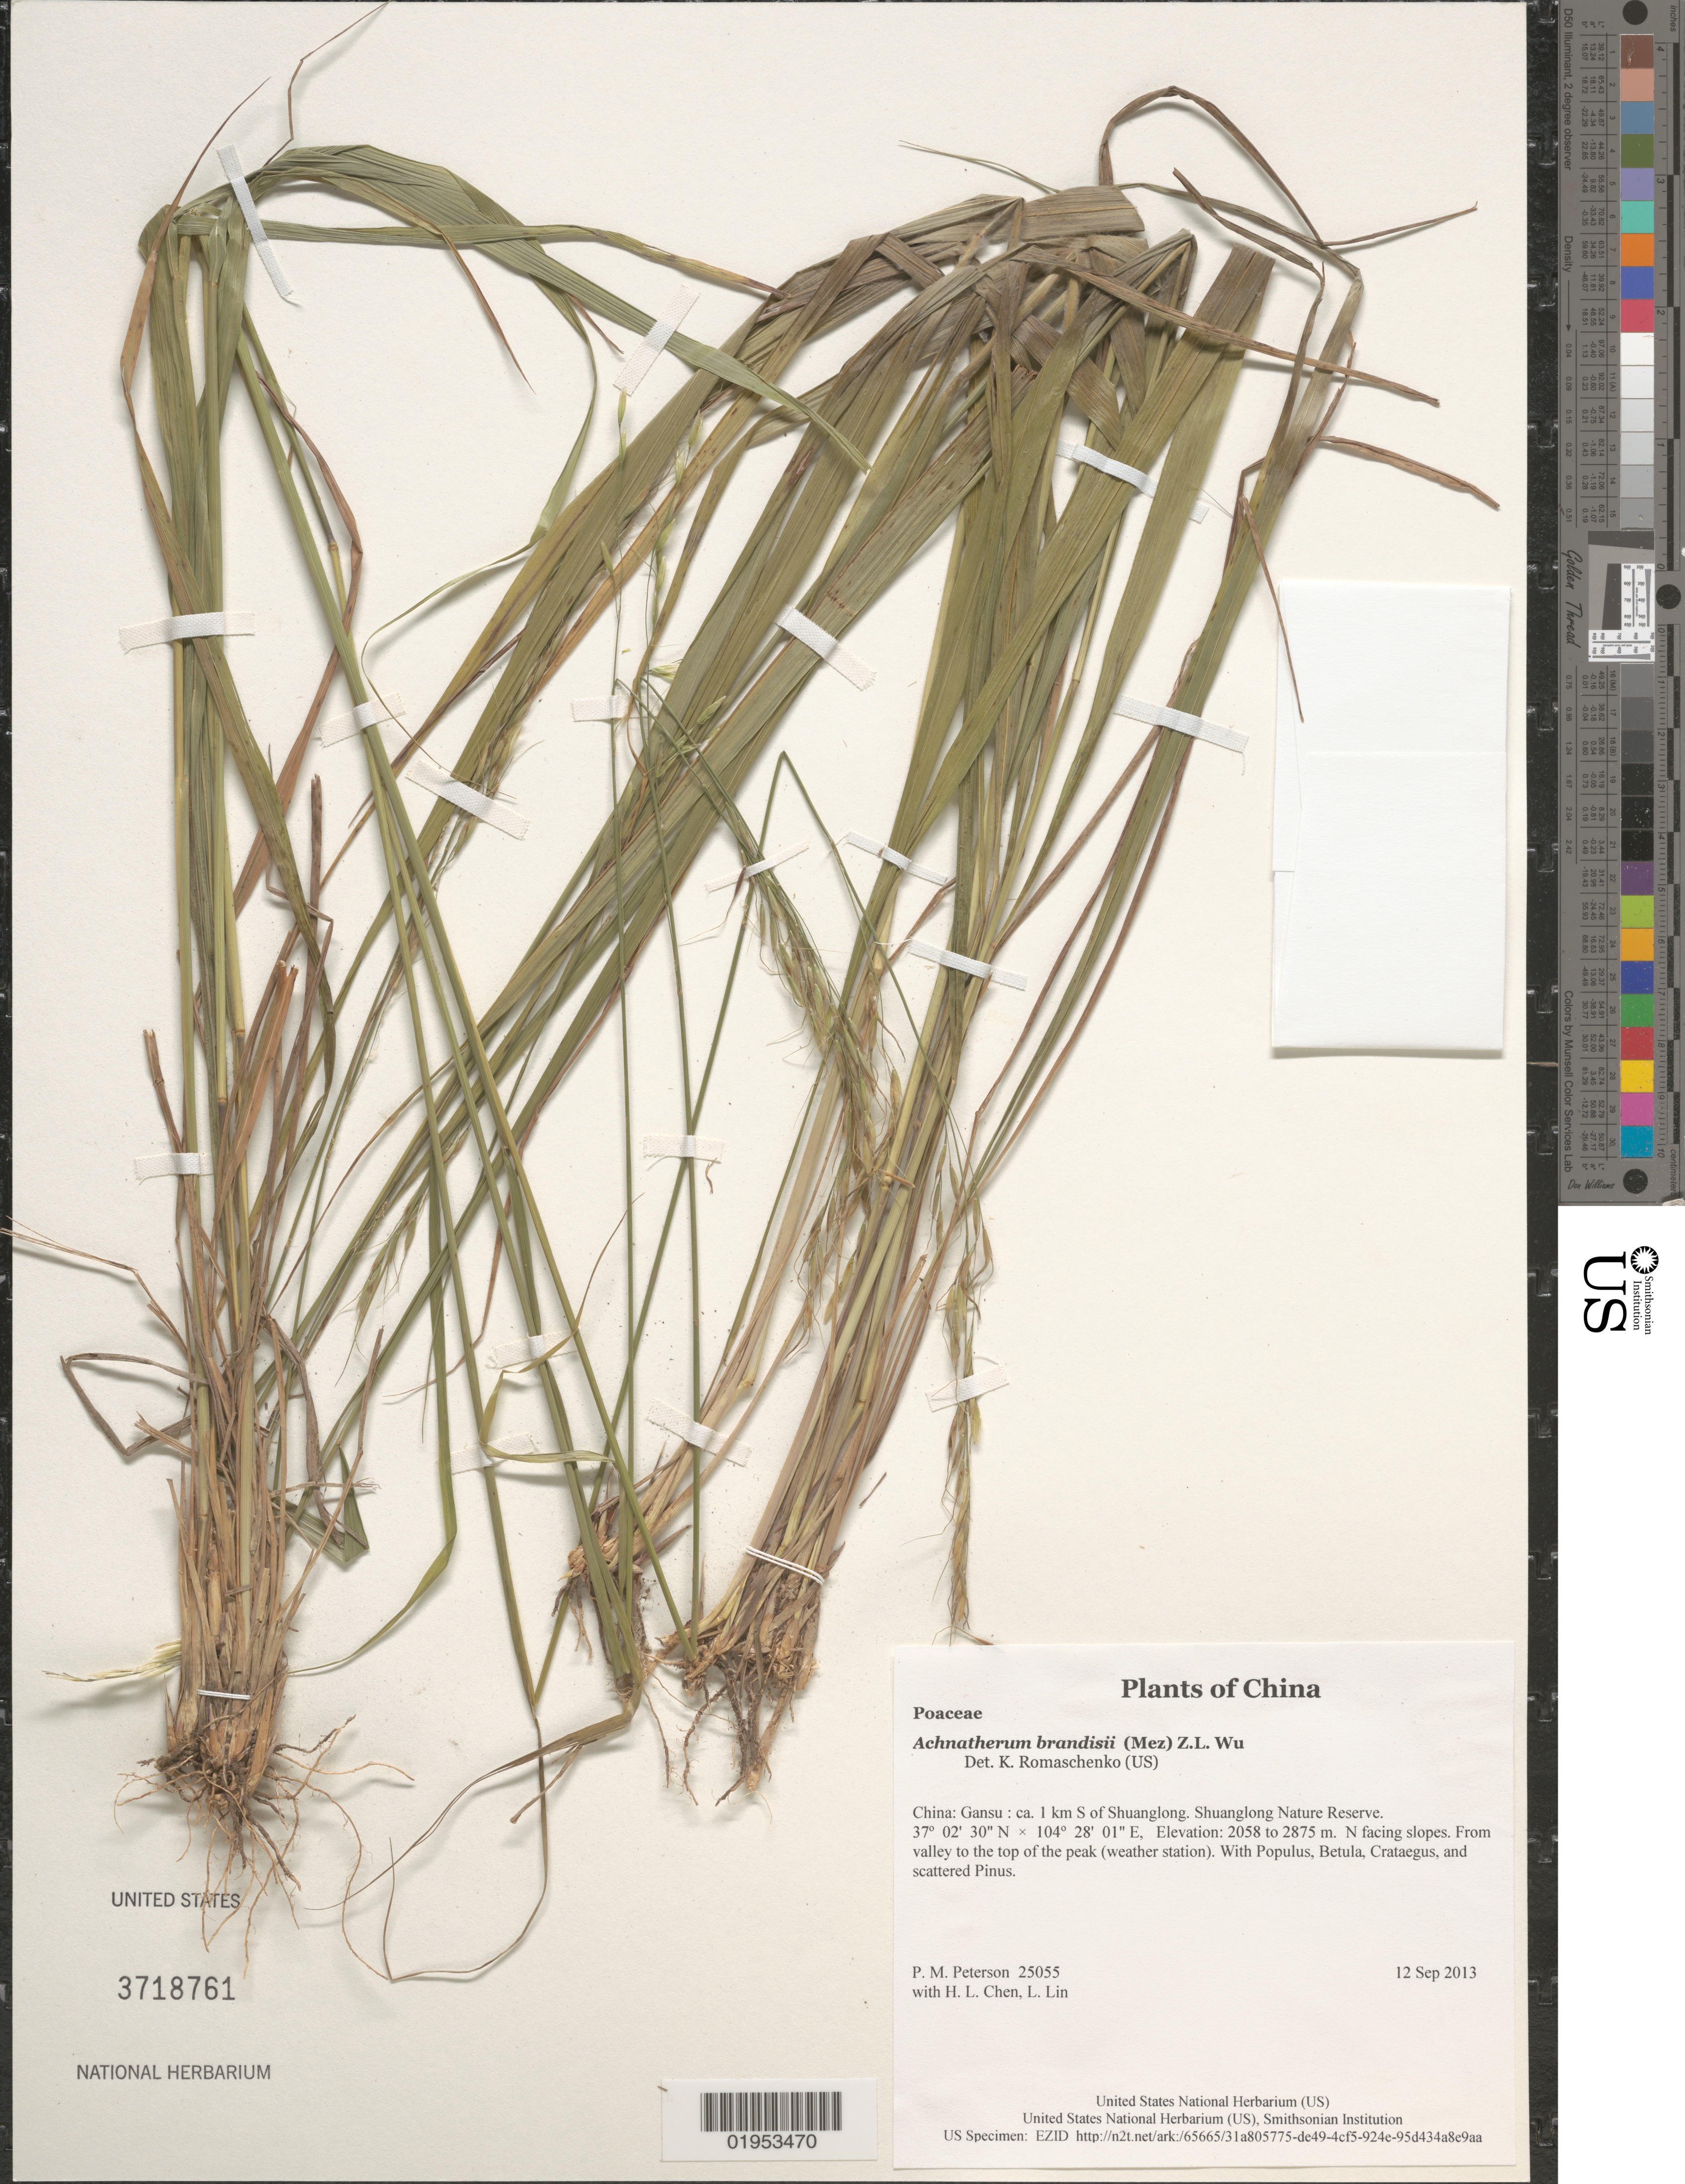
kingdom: Plantae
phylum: Tracheophyta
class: Liliopsida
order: Poales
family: Poaceae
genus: Achnatherum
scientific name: Achnatherum brandisii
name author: (Mez) Z.L. Wu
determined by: Romaschenko, Konstantin, Research Associate (US), Smithsonian Institution - National Museum of Natural History (UNITED STATES)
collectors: P. M. Peterson, H. L. Chen & L. Lin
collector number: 25055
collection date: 2013-09-12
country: China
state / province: Gansu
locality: ca. 1 km S of Shuanglong. Shuanglong Nature Reserve.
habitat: N facing slopes. From valley to the top of the peak (weather station).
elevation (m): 2058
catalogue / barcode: US 3718761